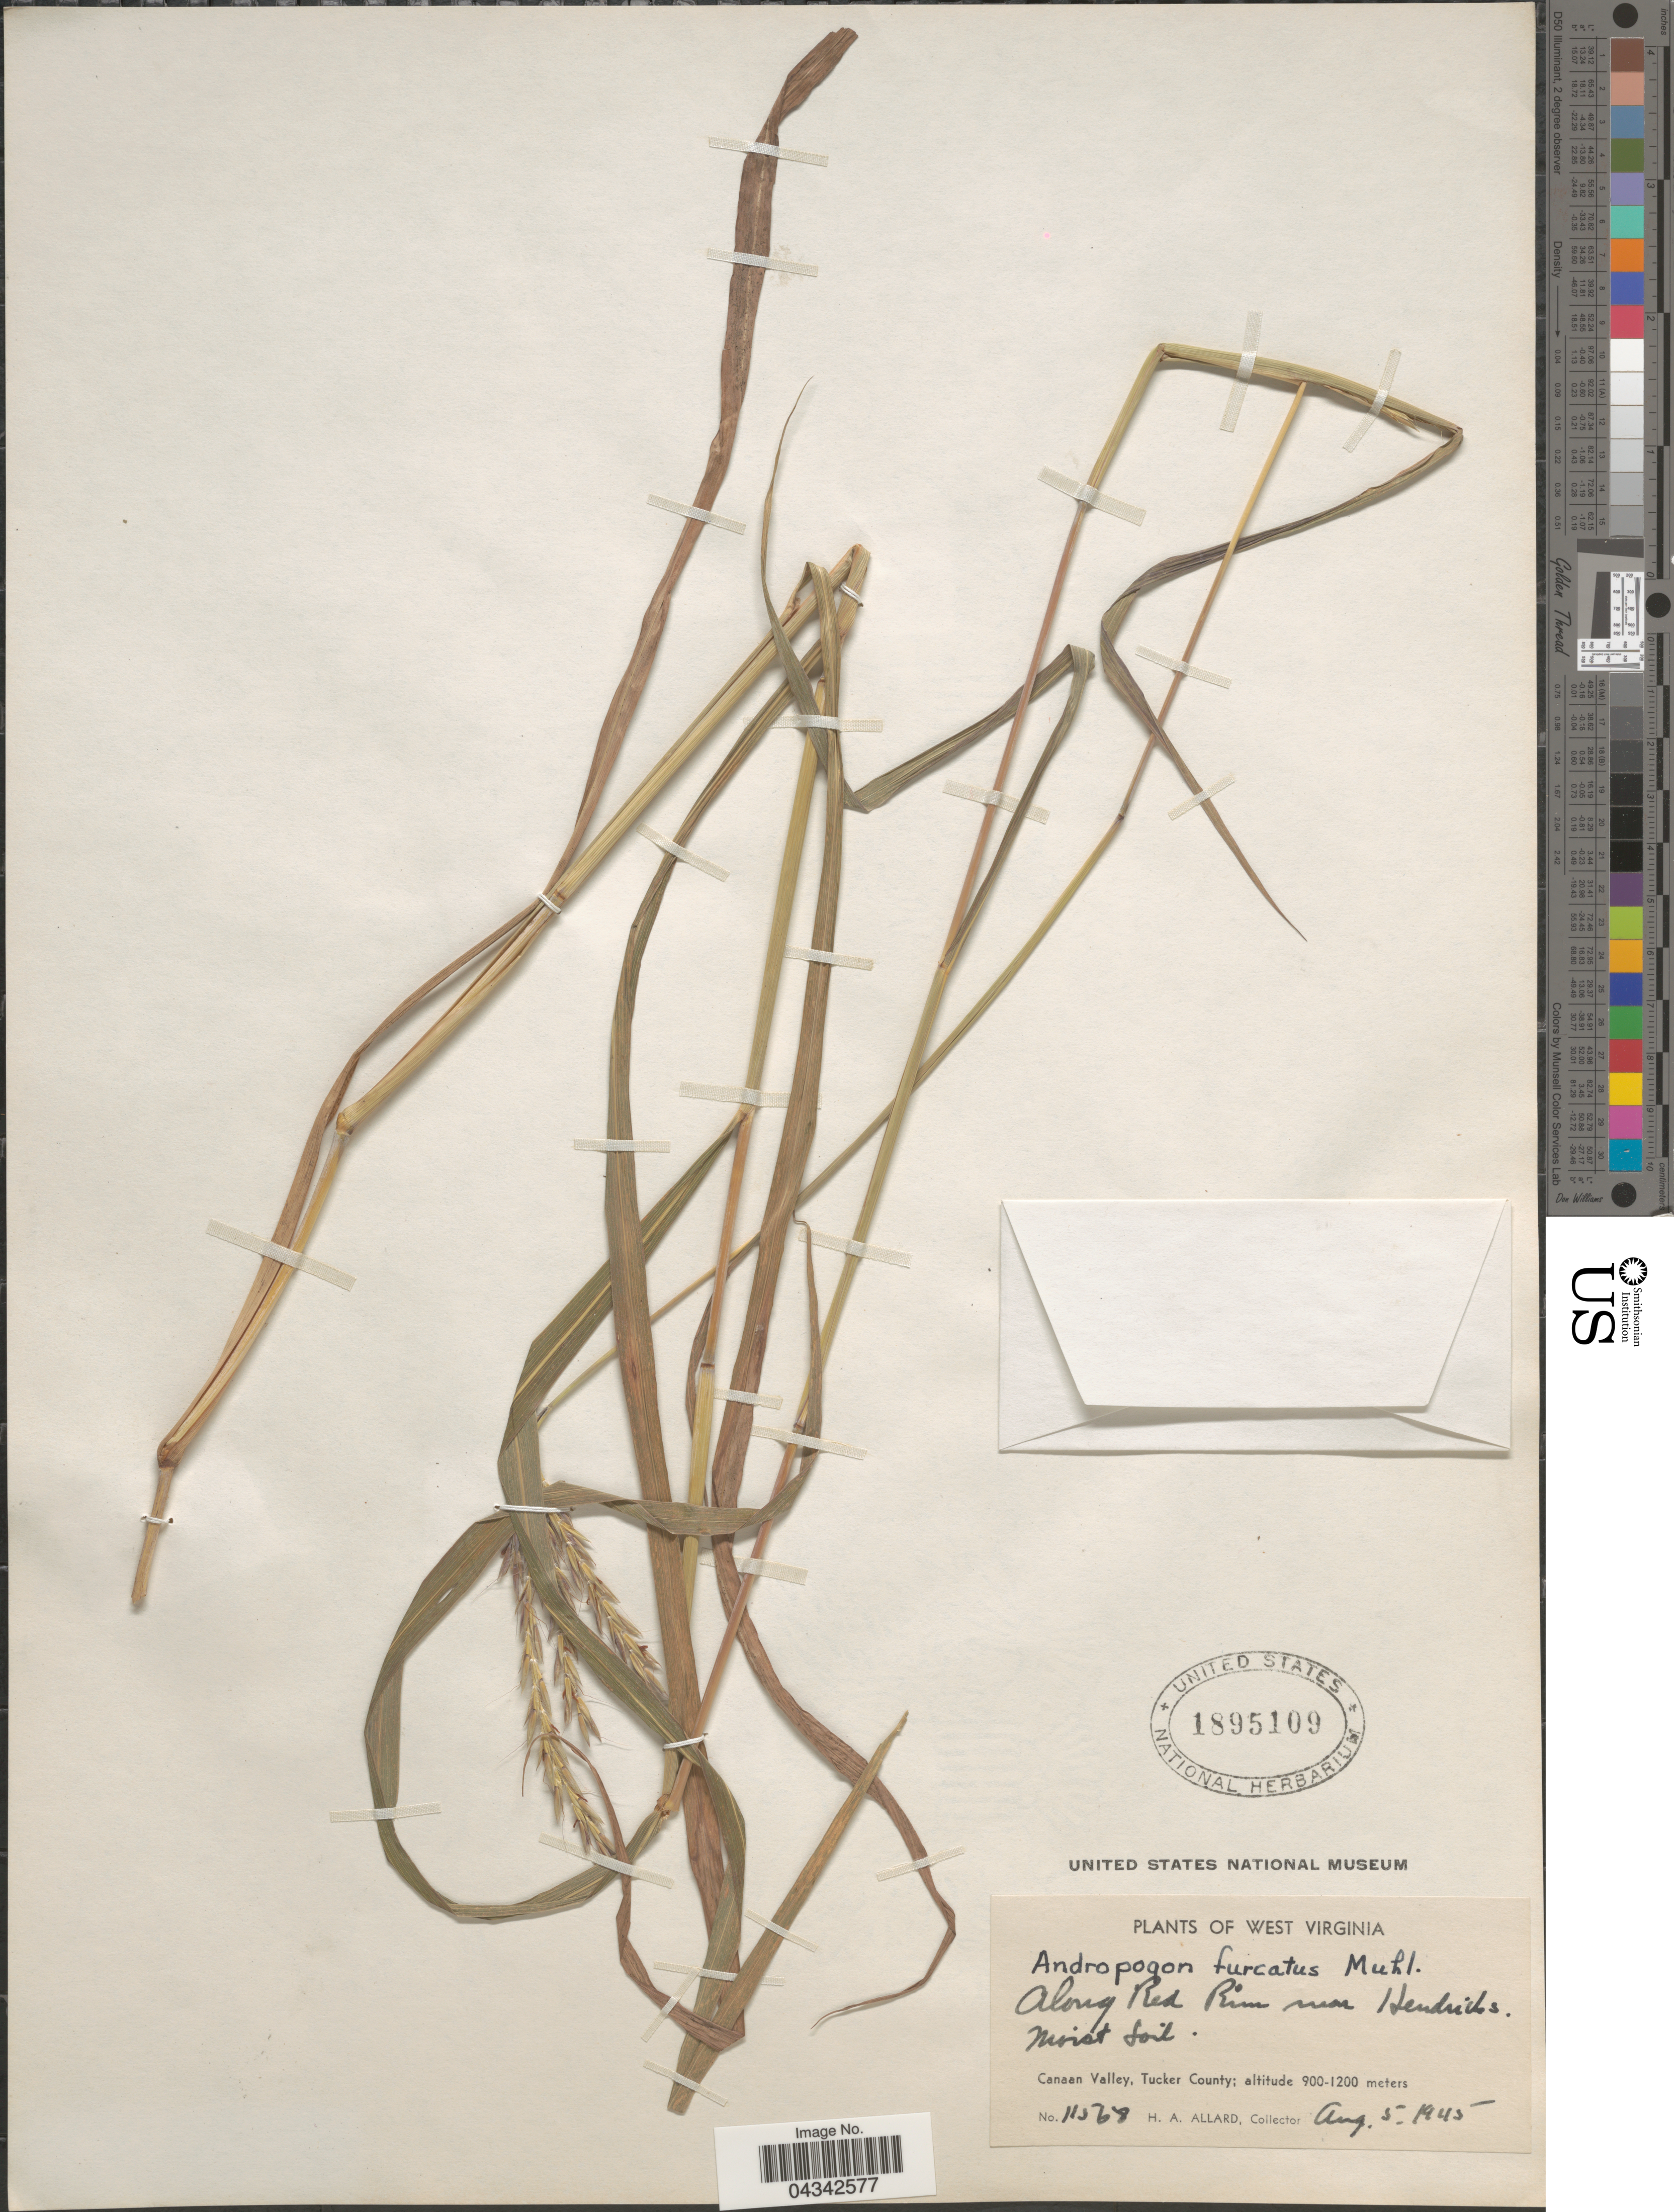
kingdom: Plantae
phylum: Tracheophyta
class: Liliopsida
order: Poales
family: Poaceae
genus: Andropogon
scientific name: Andropogon gerardii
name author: Vitman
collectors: H. A. Allard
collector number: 11568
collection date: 1945-08-05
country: United States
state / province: West Virginia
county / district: Tucker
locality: Along Red Rim near Hendricks. Canaan Valley.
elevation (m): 900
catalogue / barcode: US 1895109